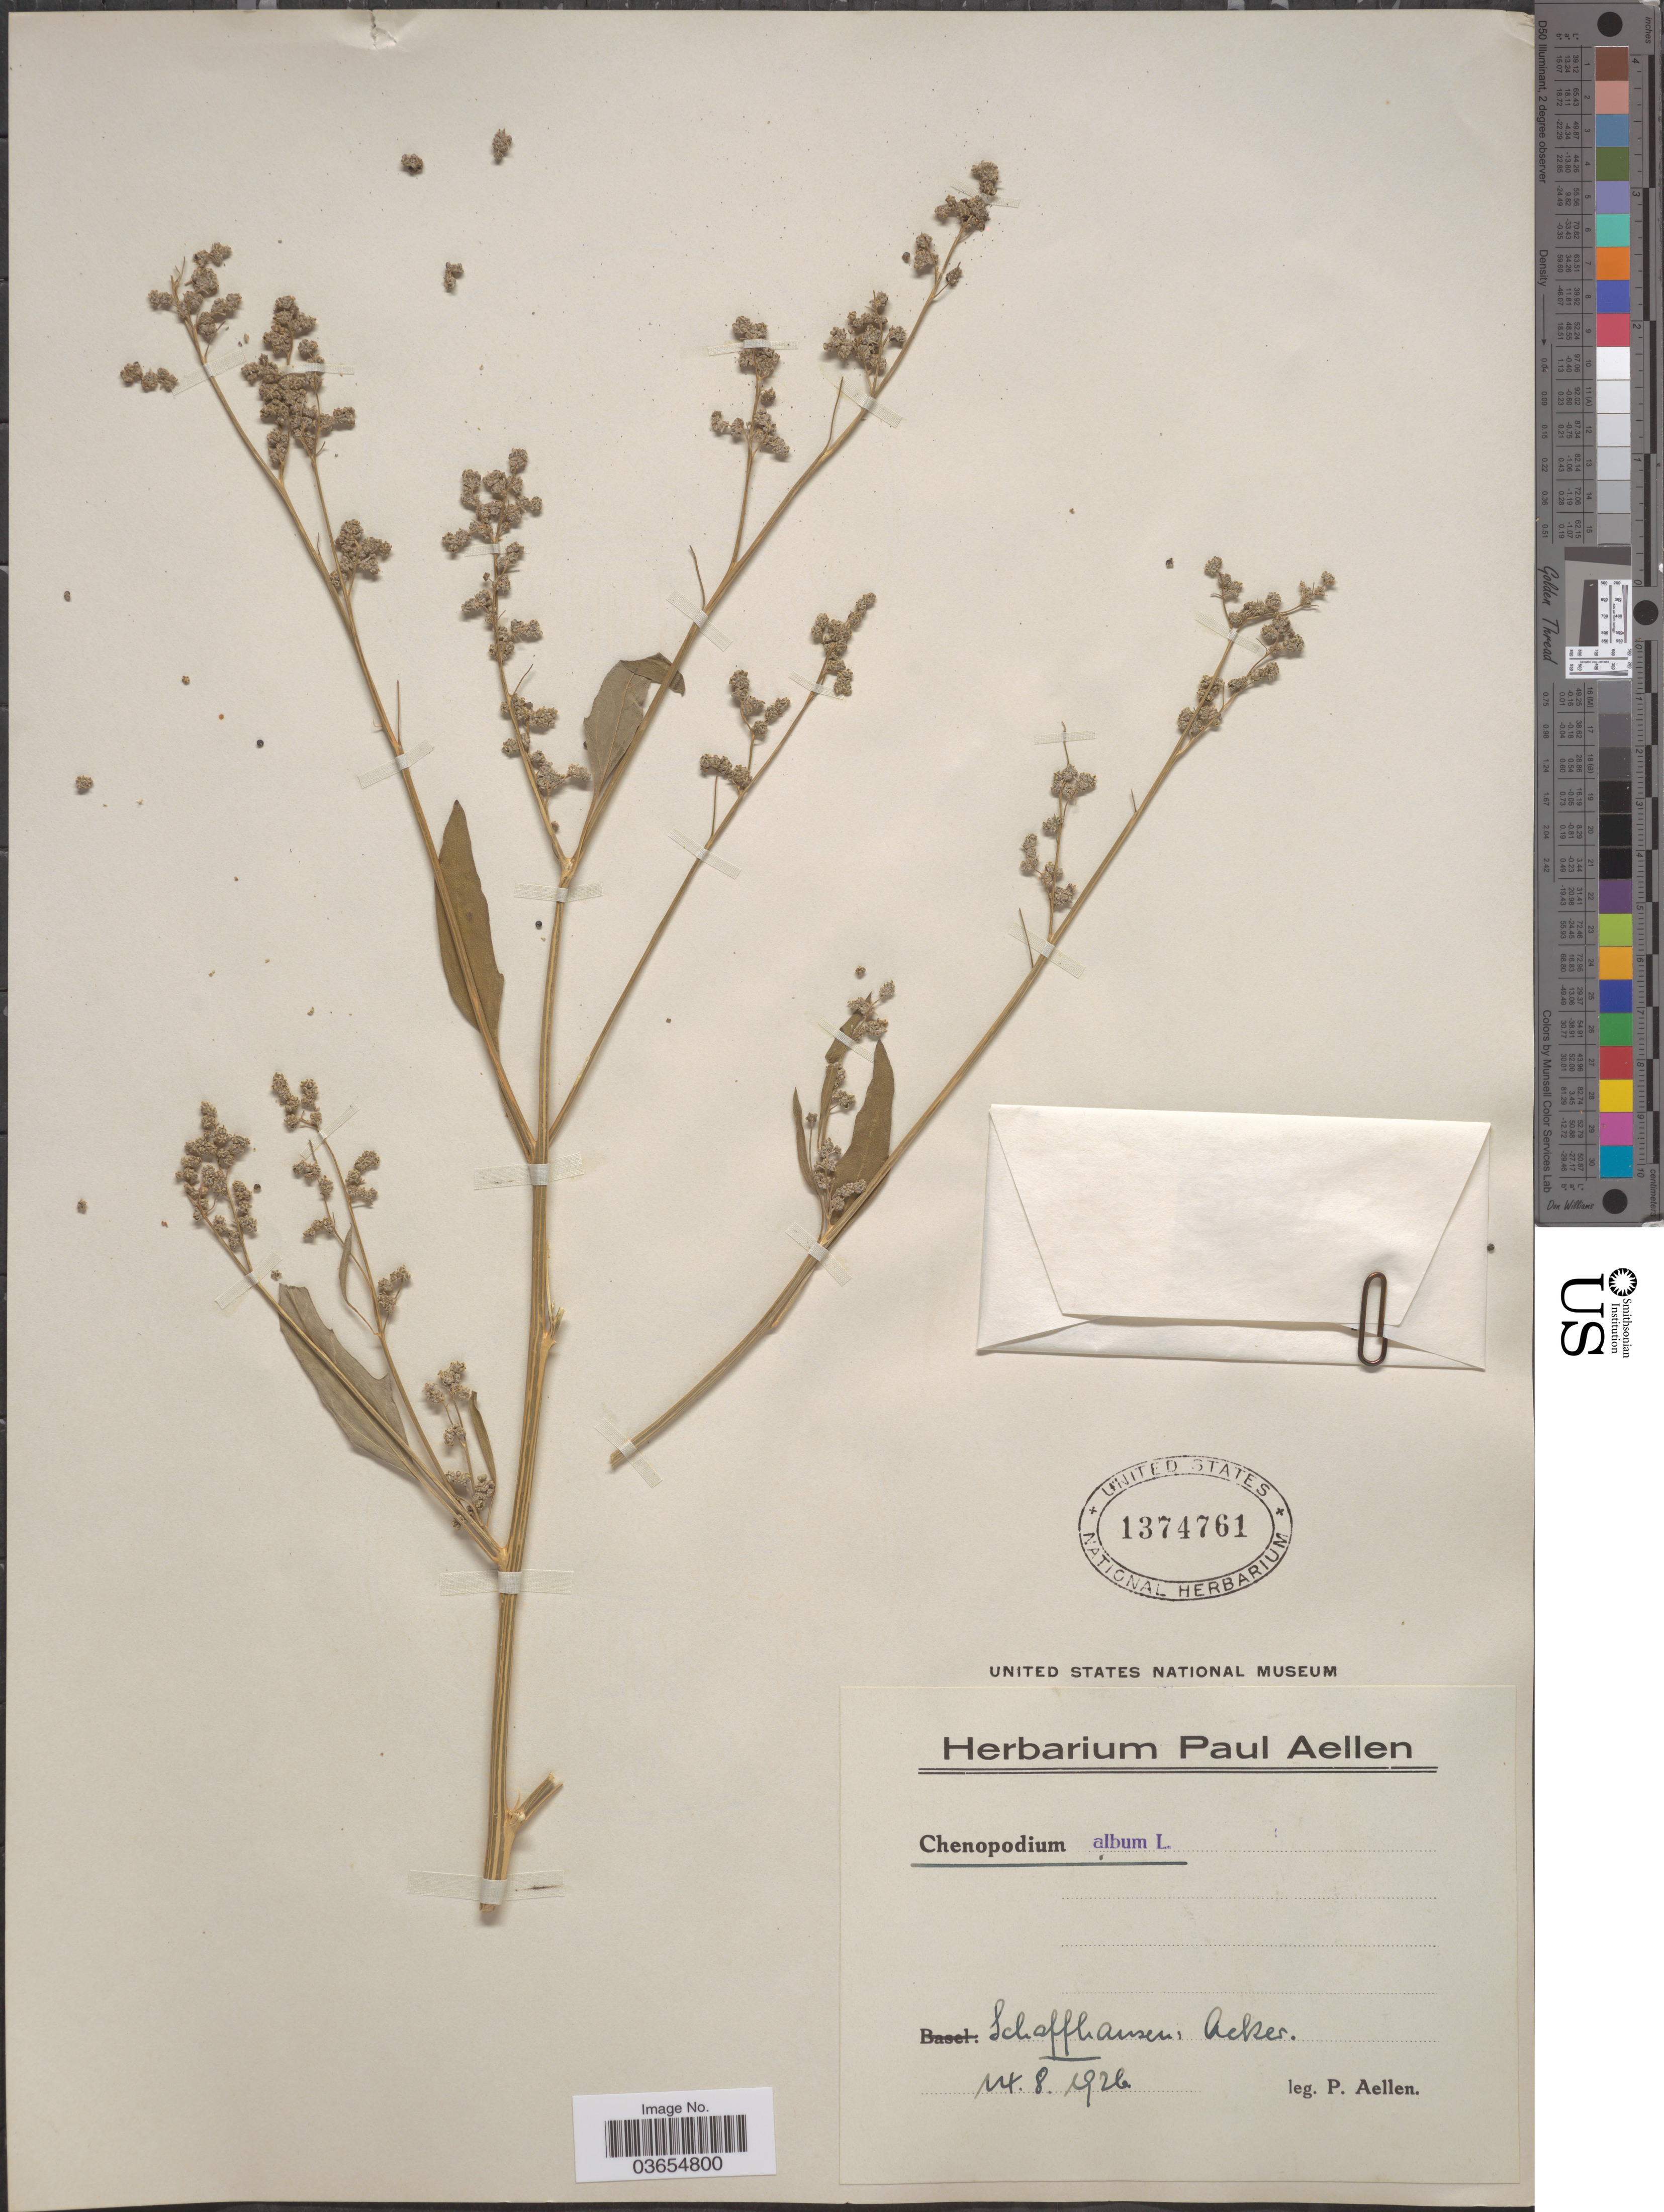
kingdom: Plantae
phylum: Tracheophyta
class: Magnoliopsida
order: Caryophyllales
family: Amaranthaceae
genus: Chenopodium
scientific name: Chenopodium album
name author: L.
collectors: P. Aellen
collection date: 1926-08-14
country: Switzerland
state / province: Schaffhausen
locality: Acker.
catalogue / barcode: US 1374761